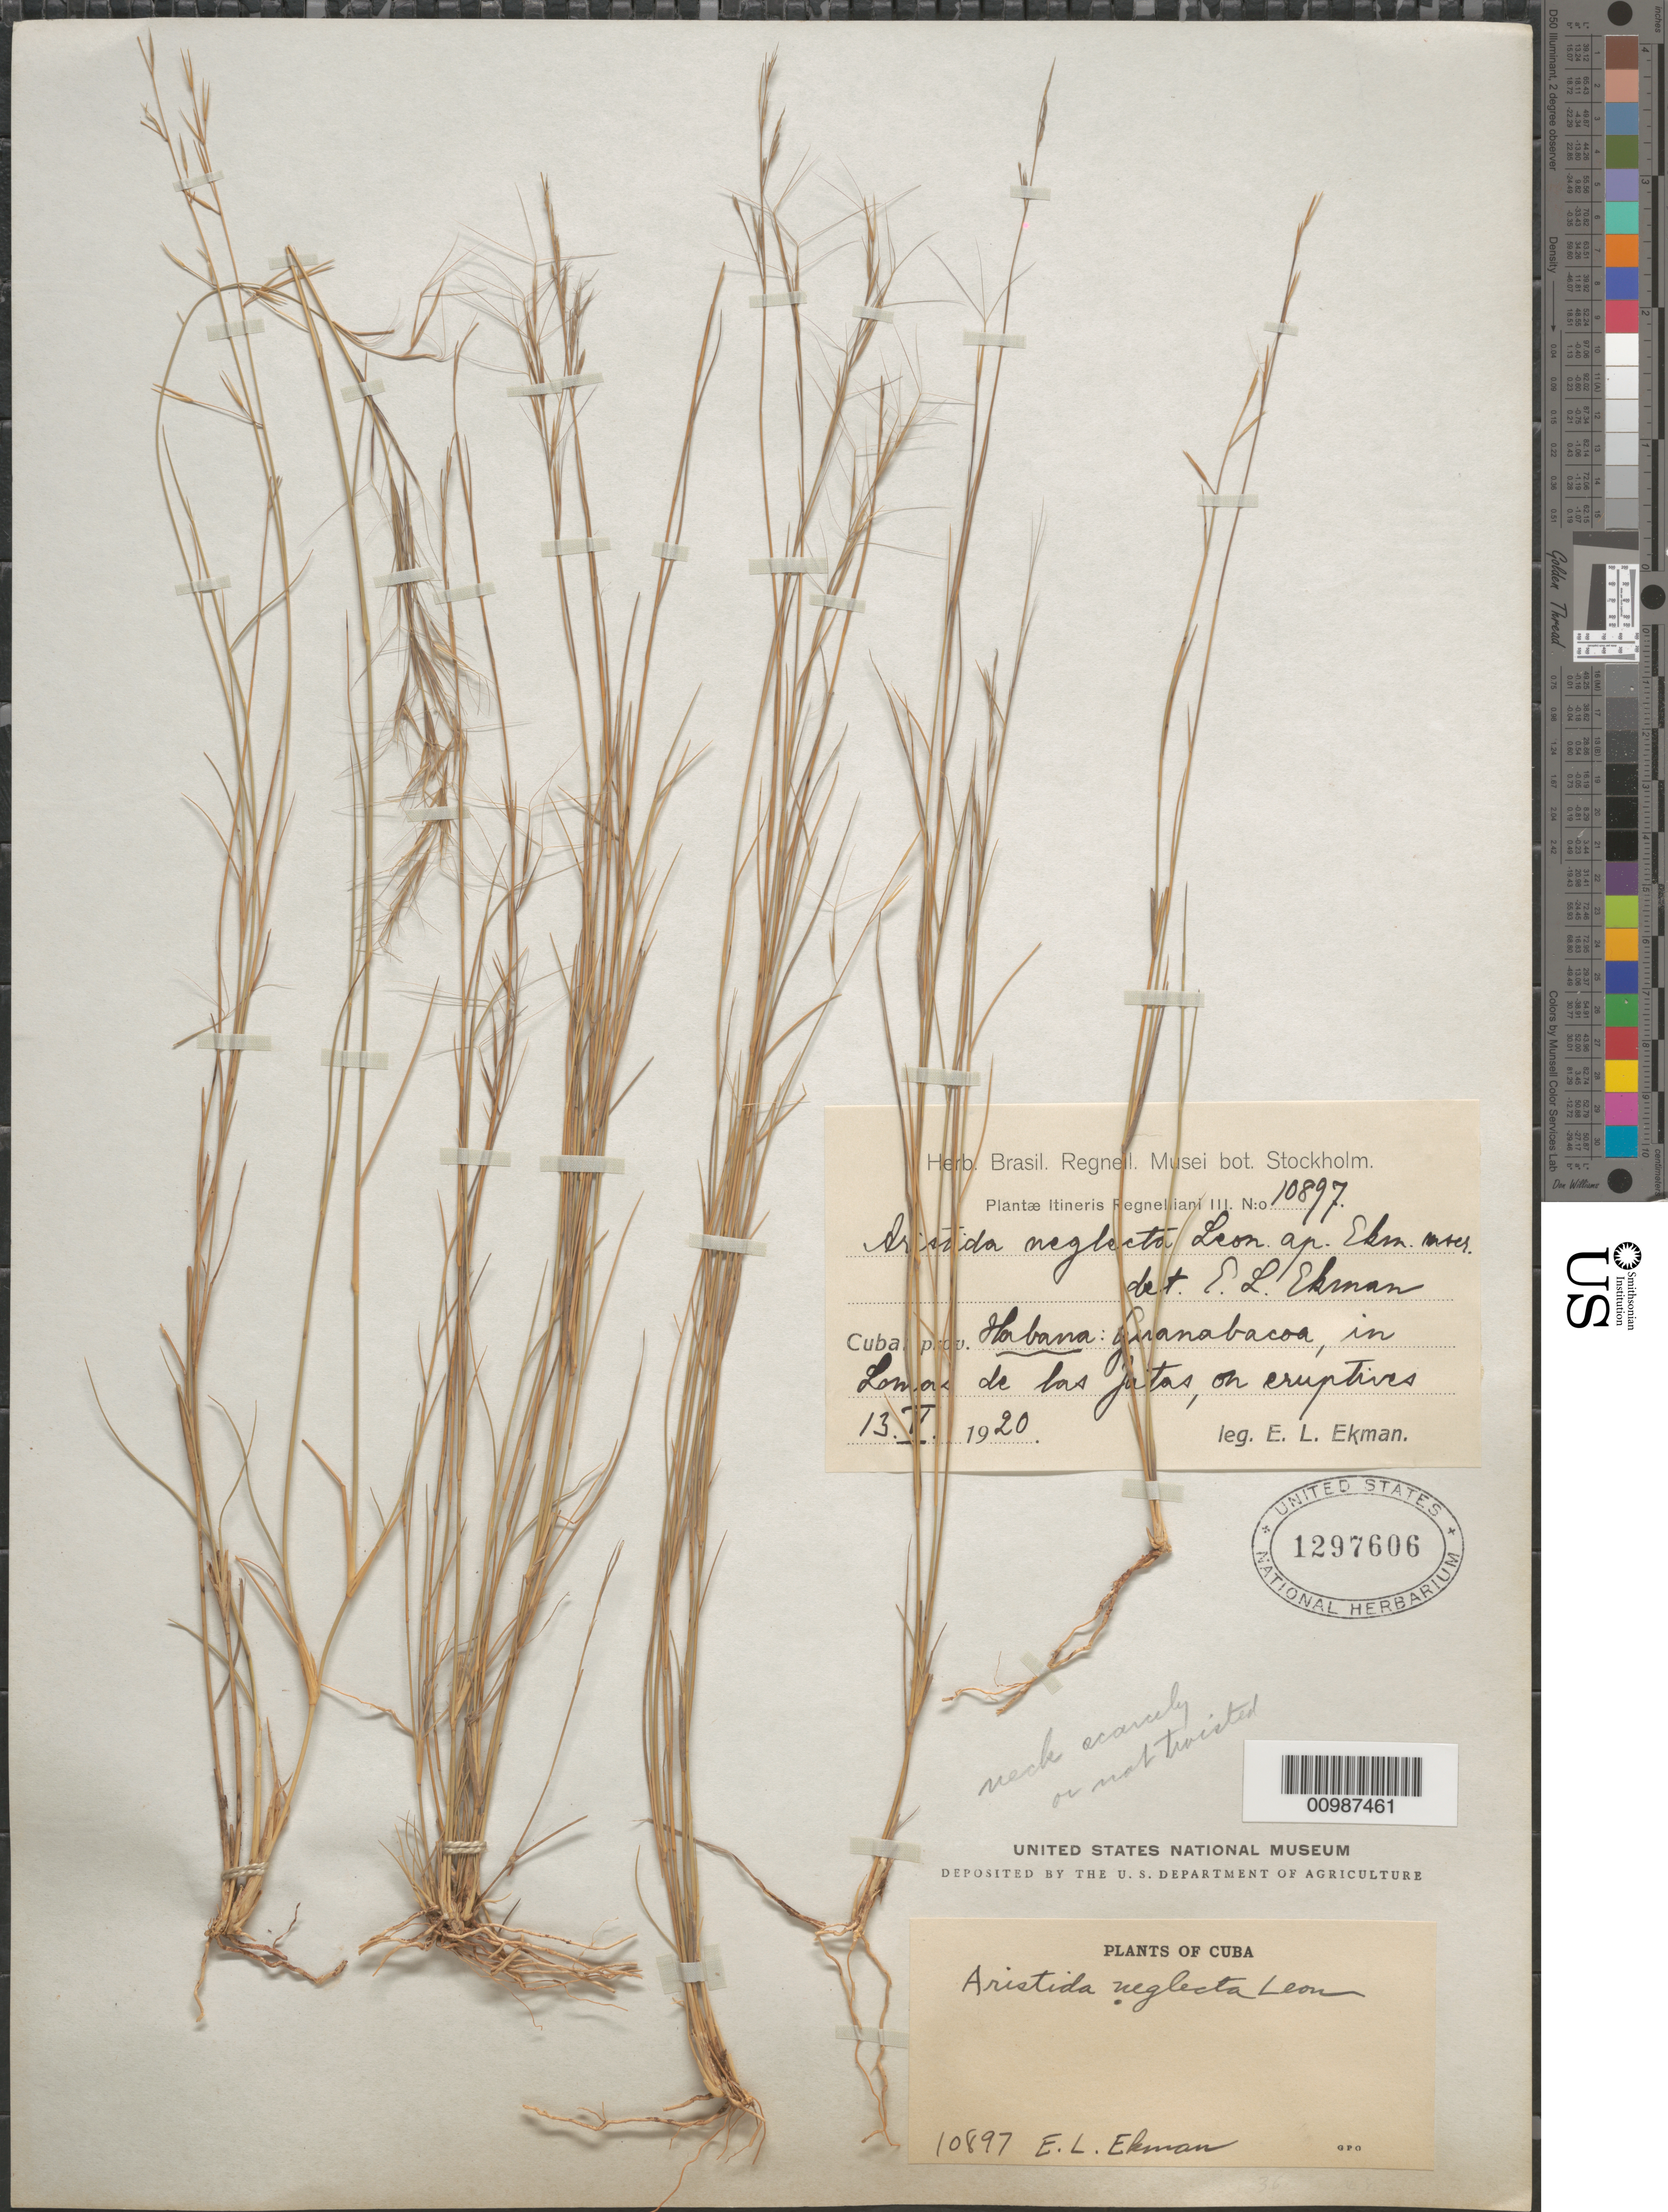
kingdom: Plantae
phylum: Tracheophyta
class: Liliopsida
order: Poales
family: Poaceae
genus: Aristida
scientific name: Aristida neglecta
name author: León ex Hitchc.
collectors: E. L. Ekman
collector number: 10897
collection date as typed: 13 May 1920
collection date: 1920-05-13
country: Cuba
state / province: La Habana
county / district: Municipio Guanabacoa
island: Cuba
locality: Guanabacoa, Lomas de las Jatas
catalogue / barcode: US 1297606